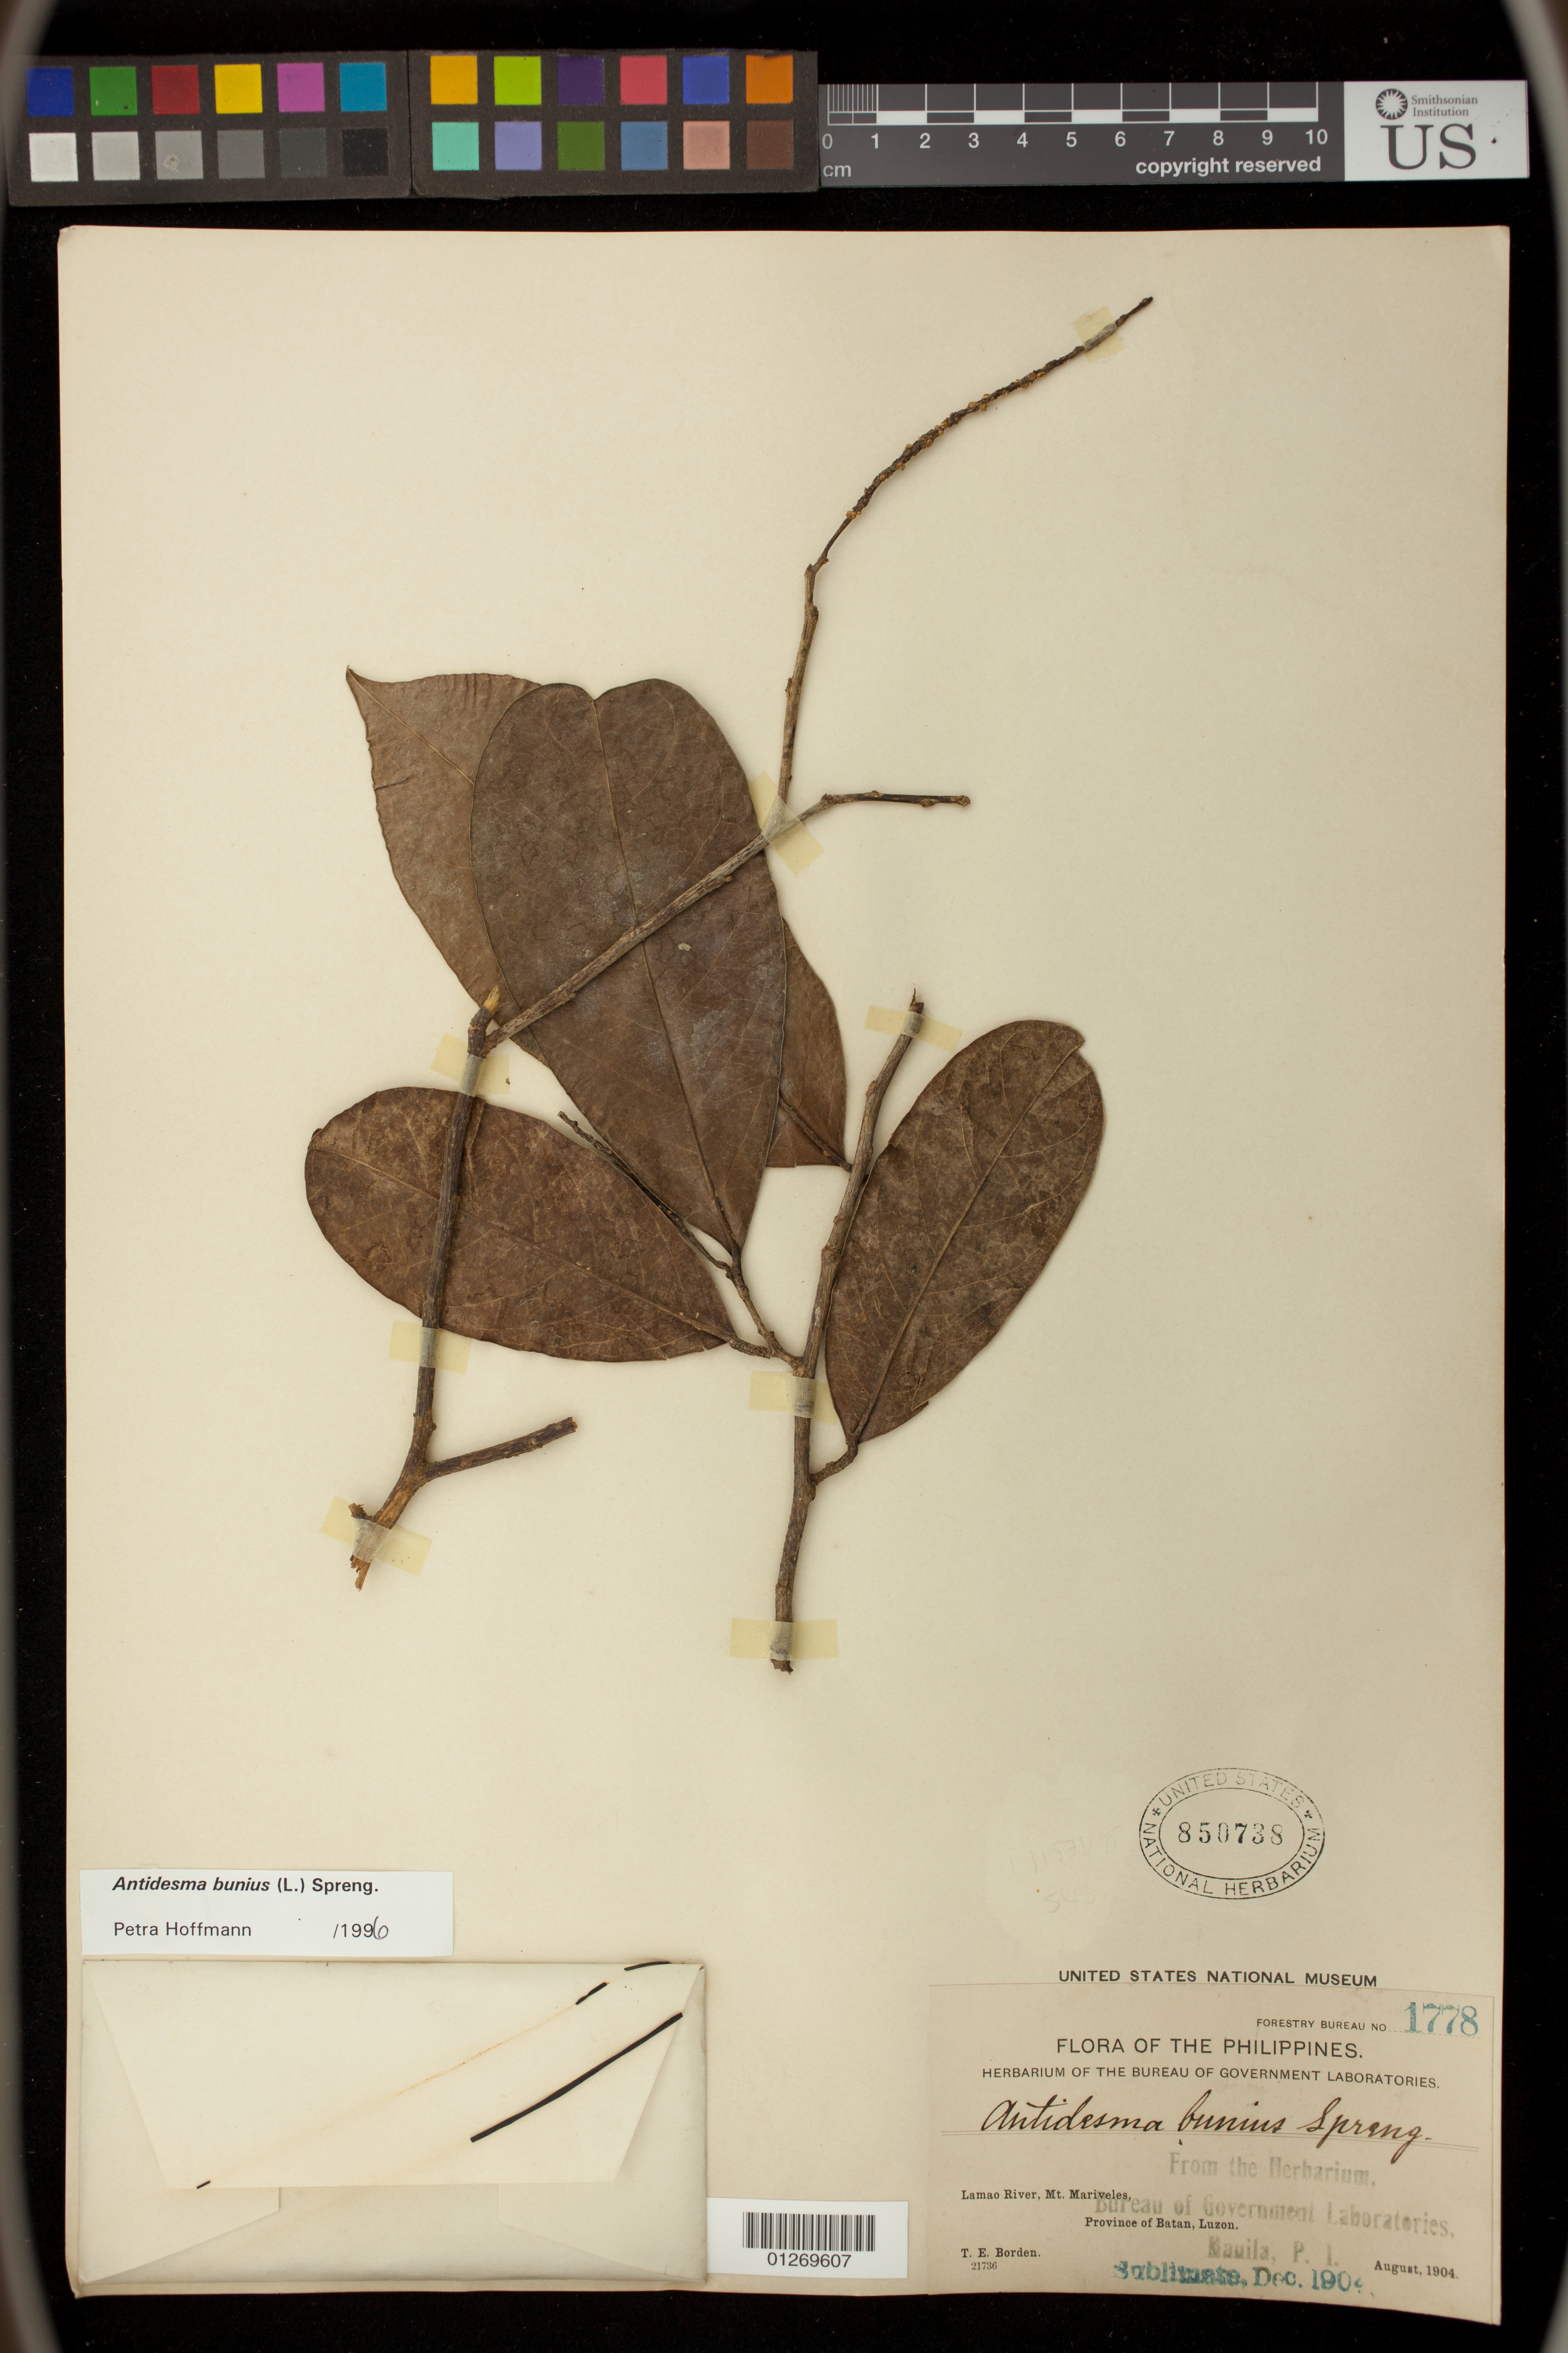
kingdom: Plantae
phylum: Tracheophyta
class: Magnoliopsida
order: Malpighiales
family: Phyllanthaceae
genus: Antidesma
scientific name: Antidesma bunius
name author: (L.) Spreng.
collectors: T. E. Borden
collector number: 21786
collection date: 1904-08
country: Philippines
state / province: Central Luzon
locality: Lamao River, Mt. Mariveles, Province of Butau, Luzon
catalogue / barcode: US 850738